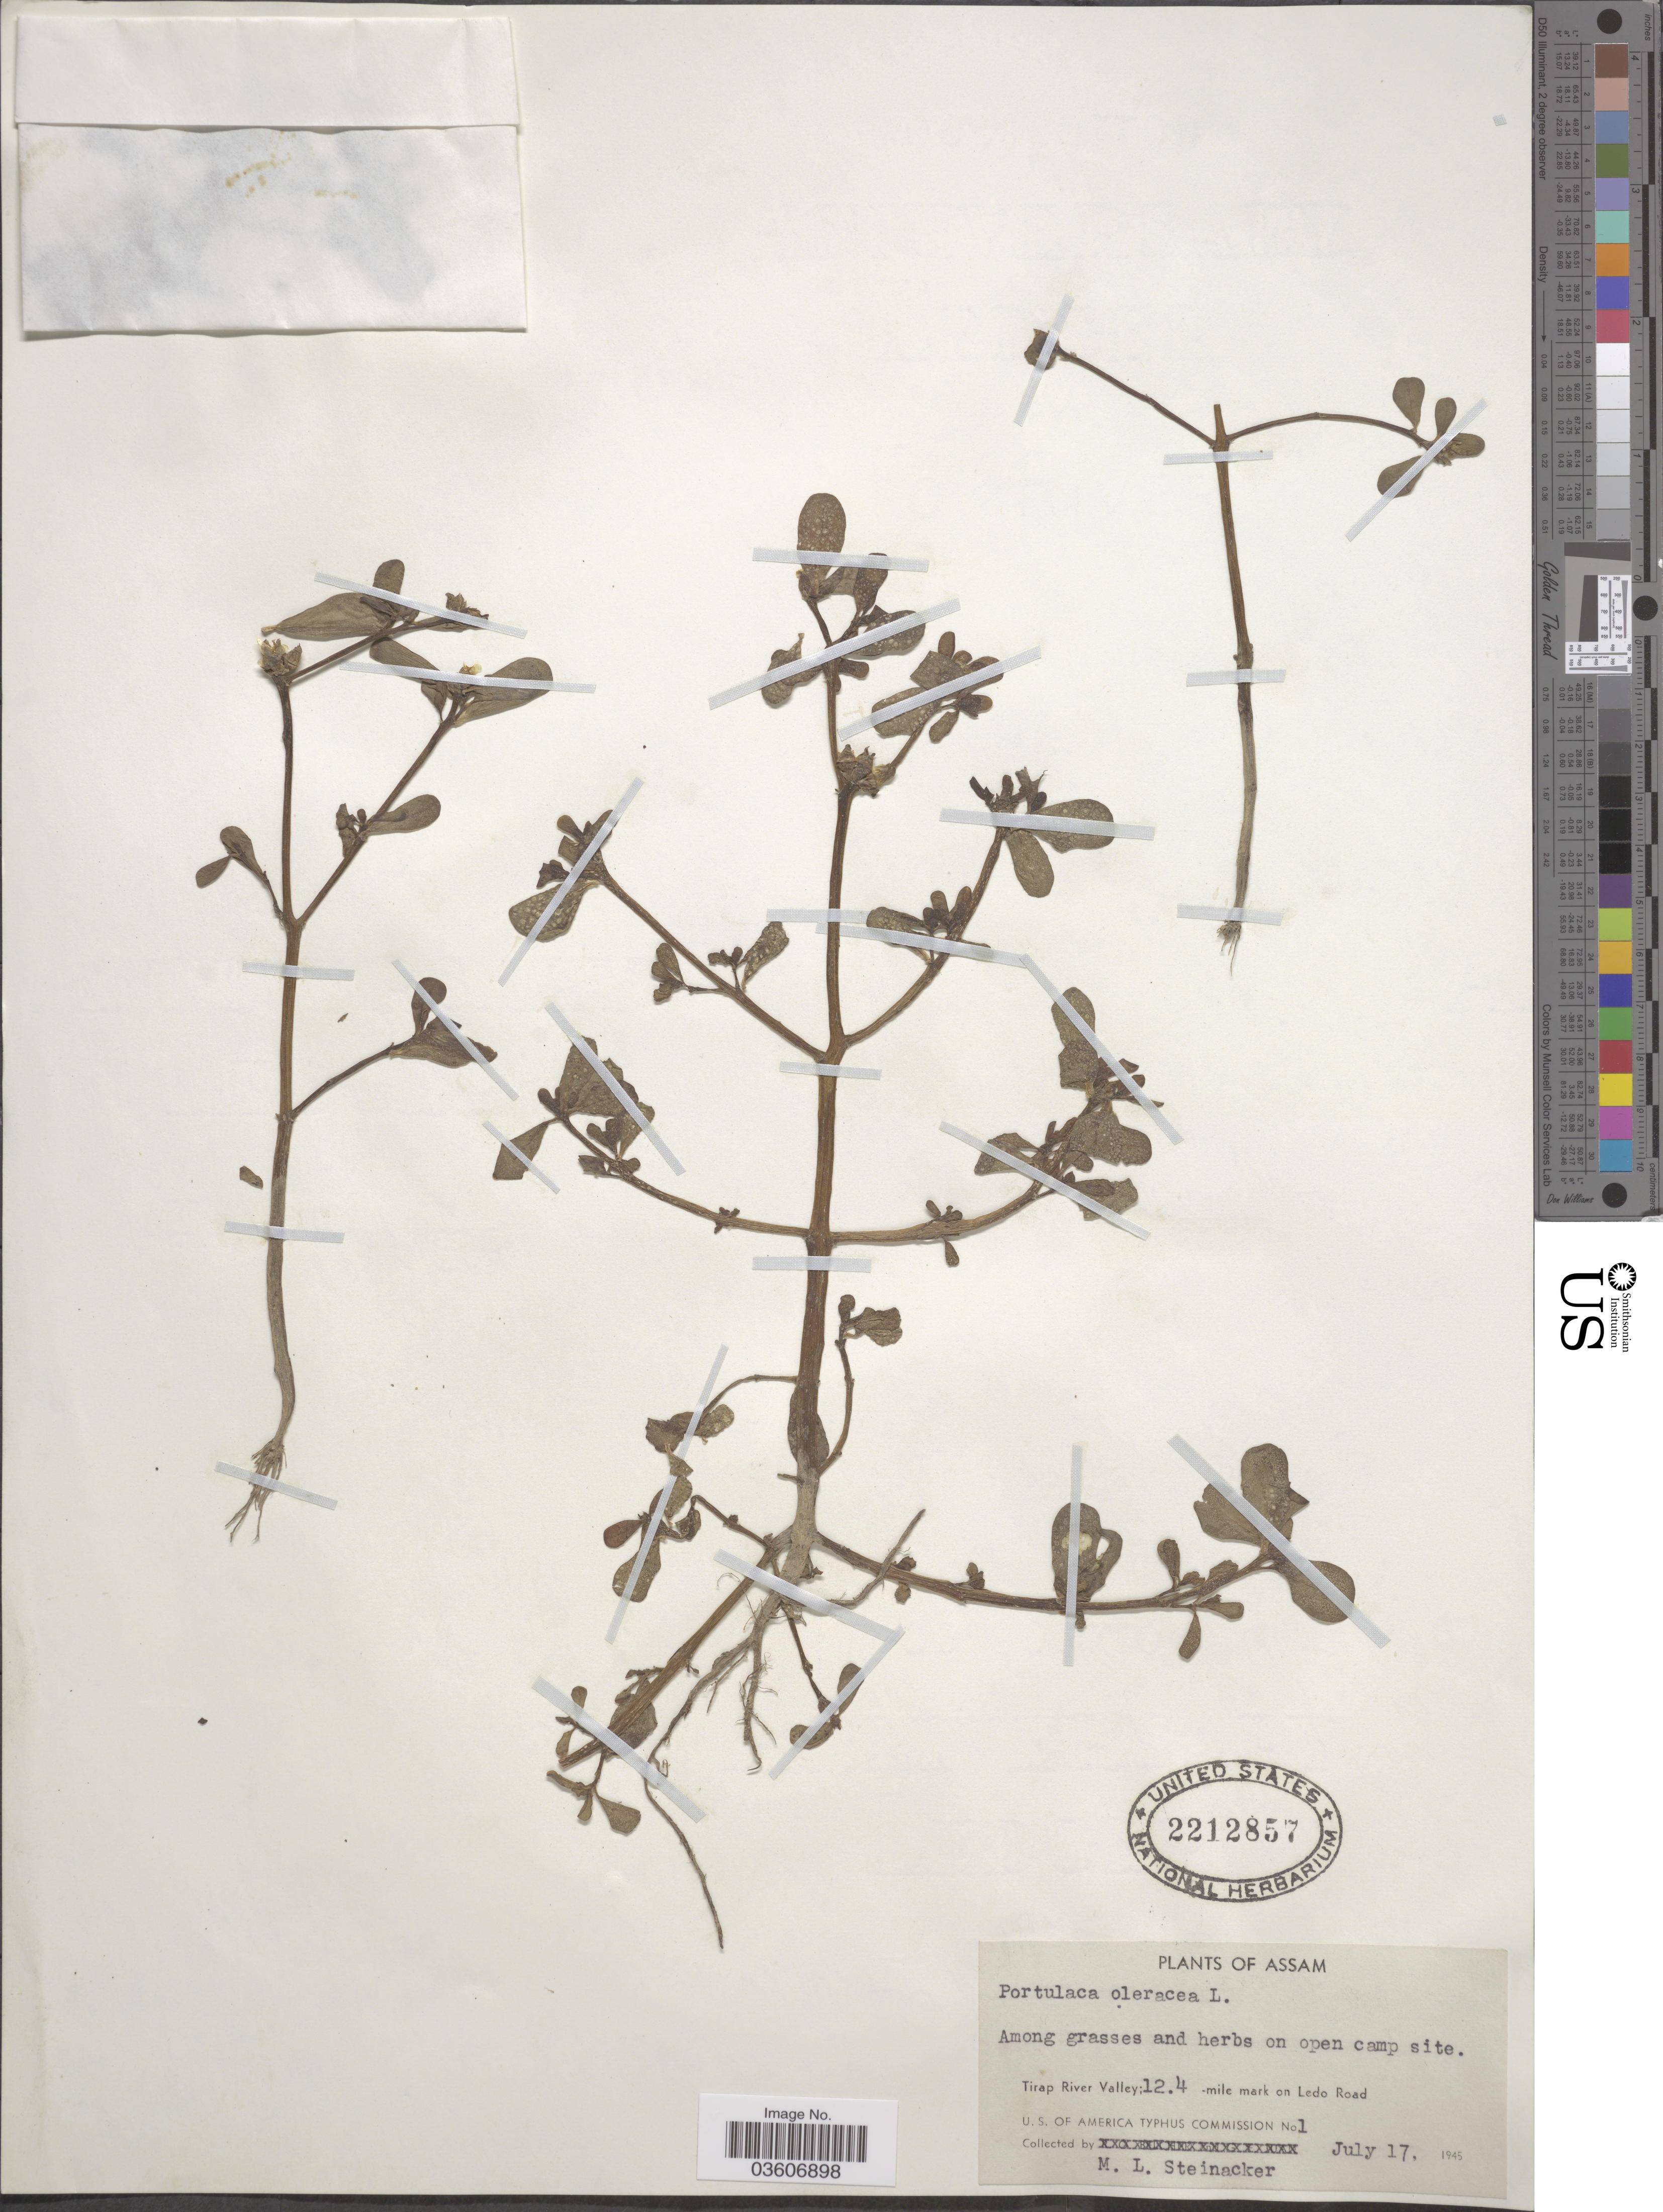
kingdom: Plantae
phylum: Tracheophyta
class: Magnoliopsida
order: Caryophyllales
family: Portulacaceae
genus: Portulaca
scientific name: Portulaca oleracea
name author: L.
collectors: M. Steinacker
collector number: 1?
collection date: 1945-07-17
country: India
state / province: Assam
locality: Tirap River Valley; 12.4 -mile mark on Ledo Road.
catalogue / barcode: US 2212857